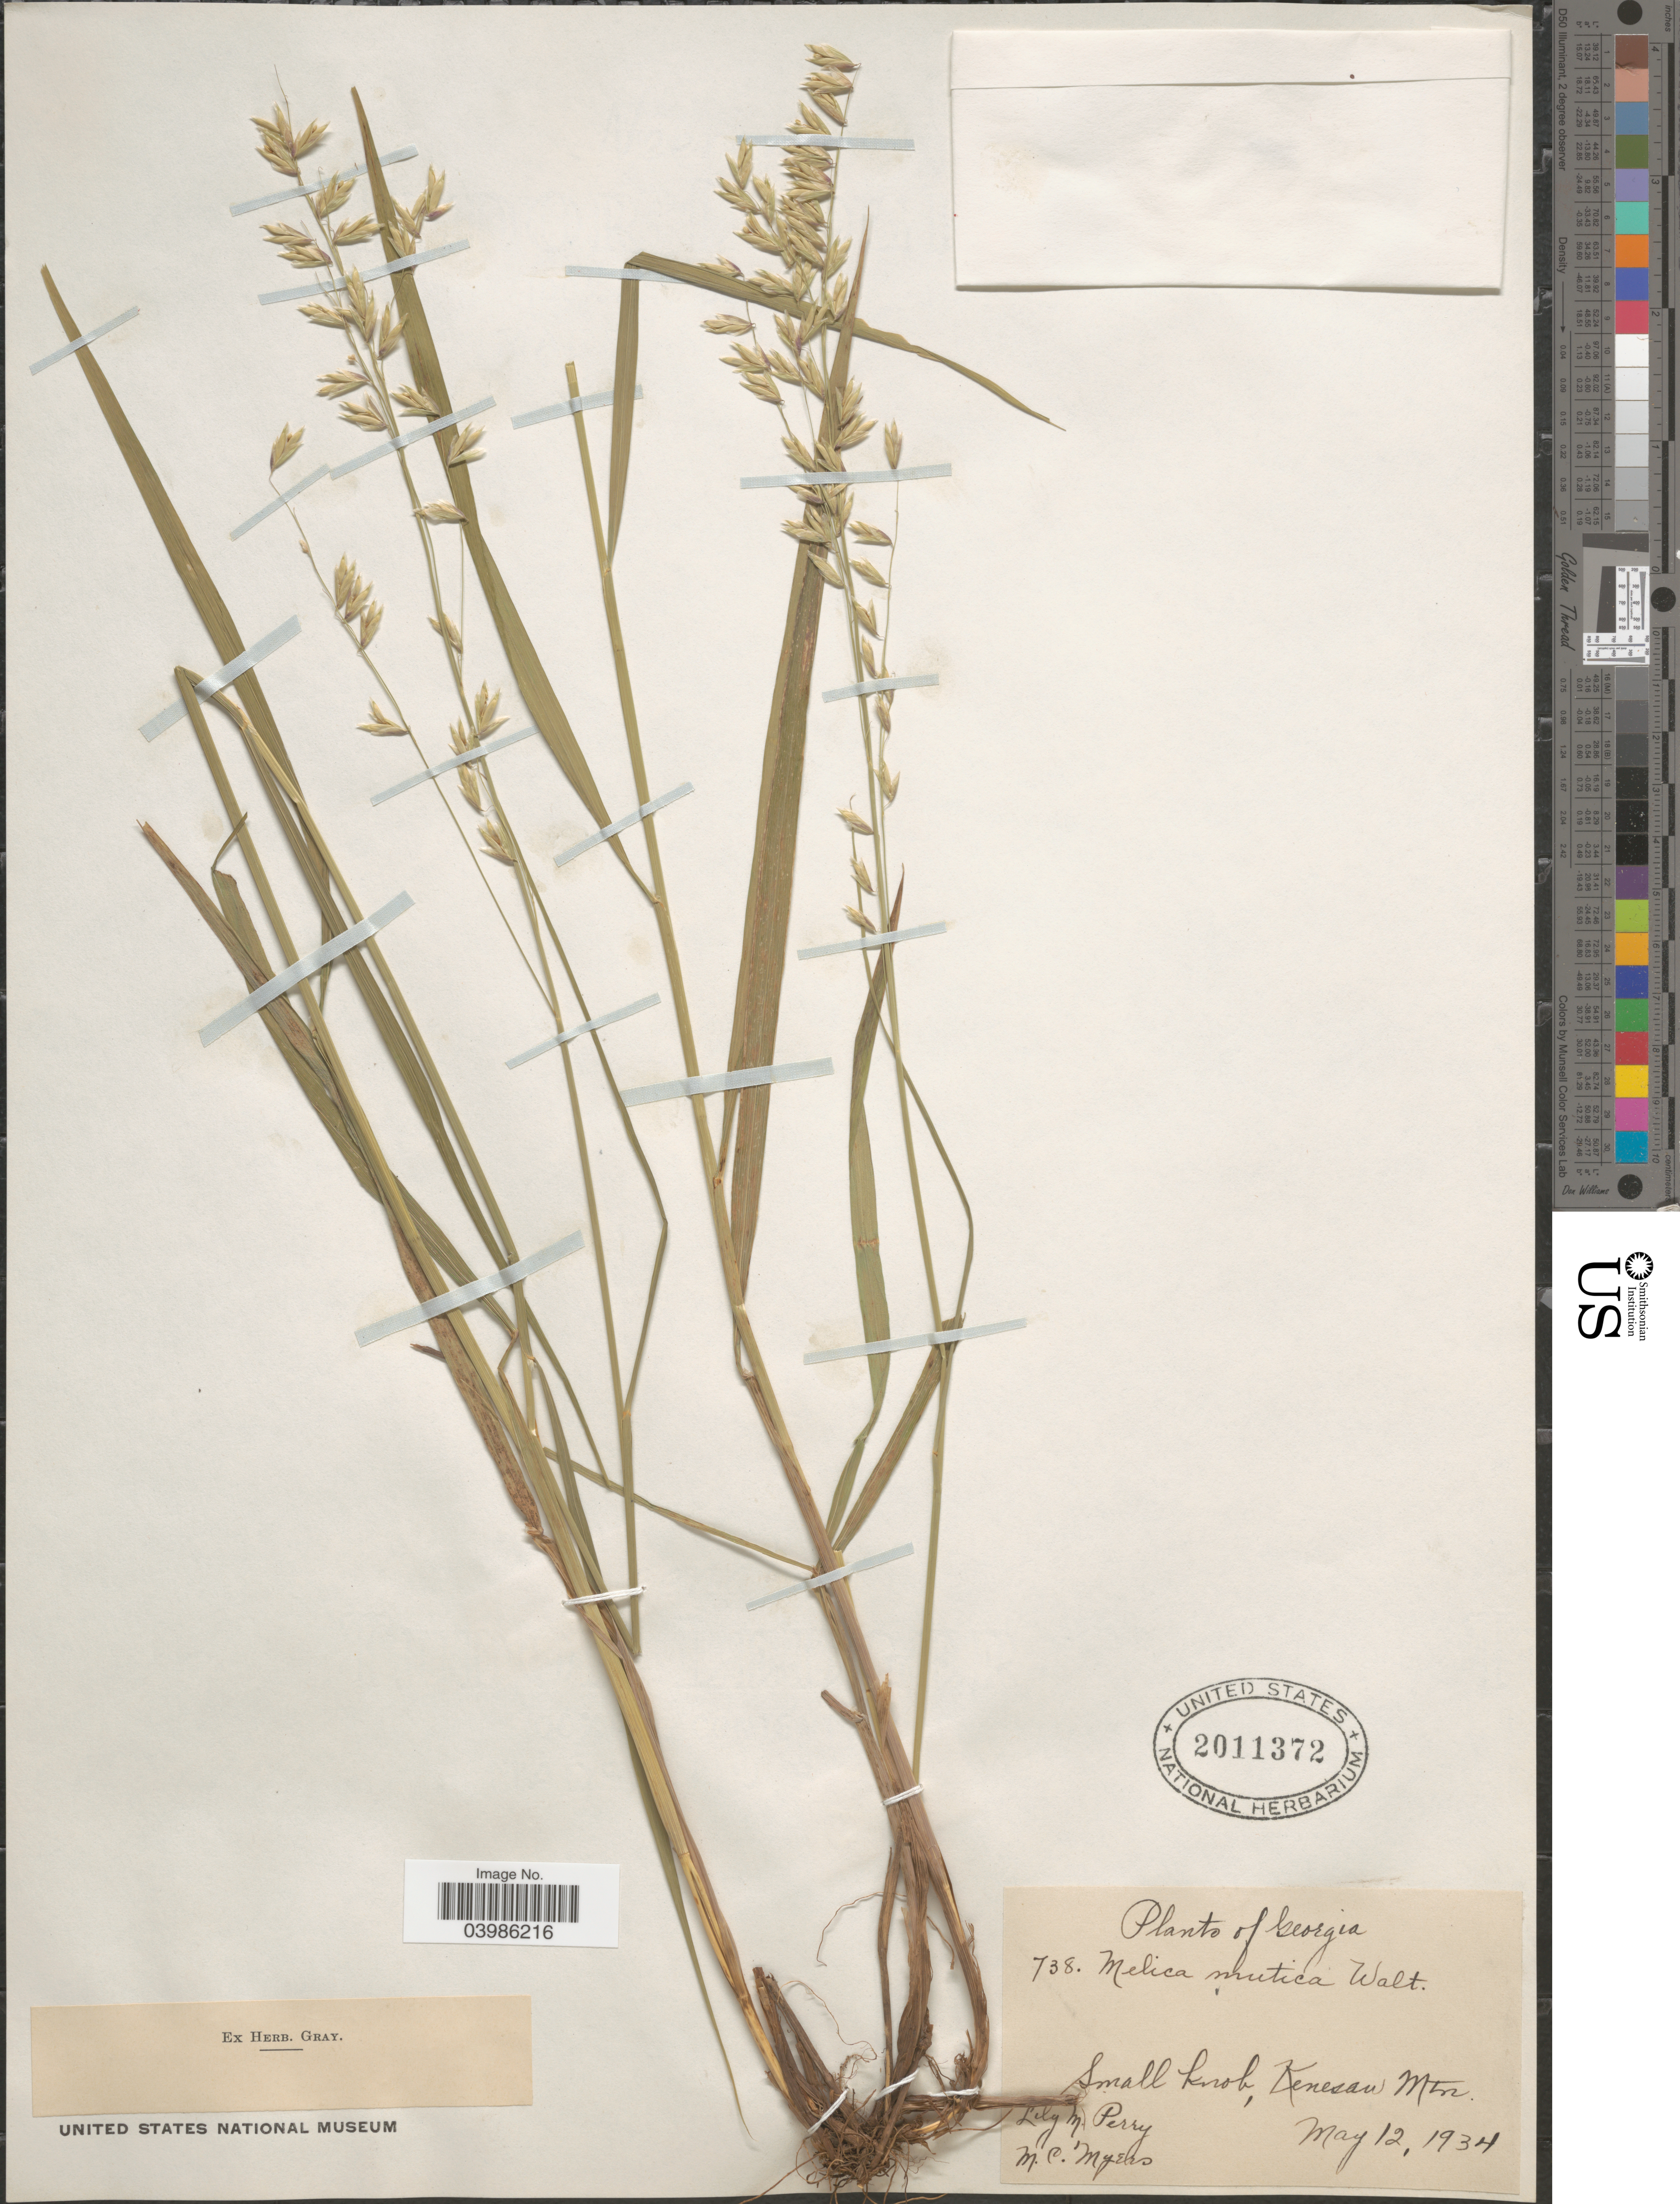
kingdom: Plantae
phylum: Tracheophyta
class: Liliopsida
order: Poales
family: Poaceae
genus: Melica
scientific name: Melica mutica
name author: Walter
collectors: L. M. Perry & M. Myers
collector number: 738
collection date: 1934-05-12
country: United States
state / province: Georgia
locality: Small Knob, Kenesan Mtn.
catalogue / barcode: US 2011372